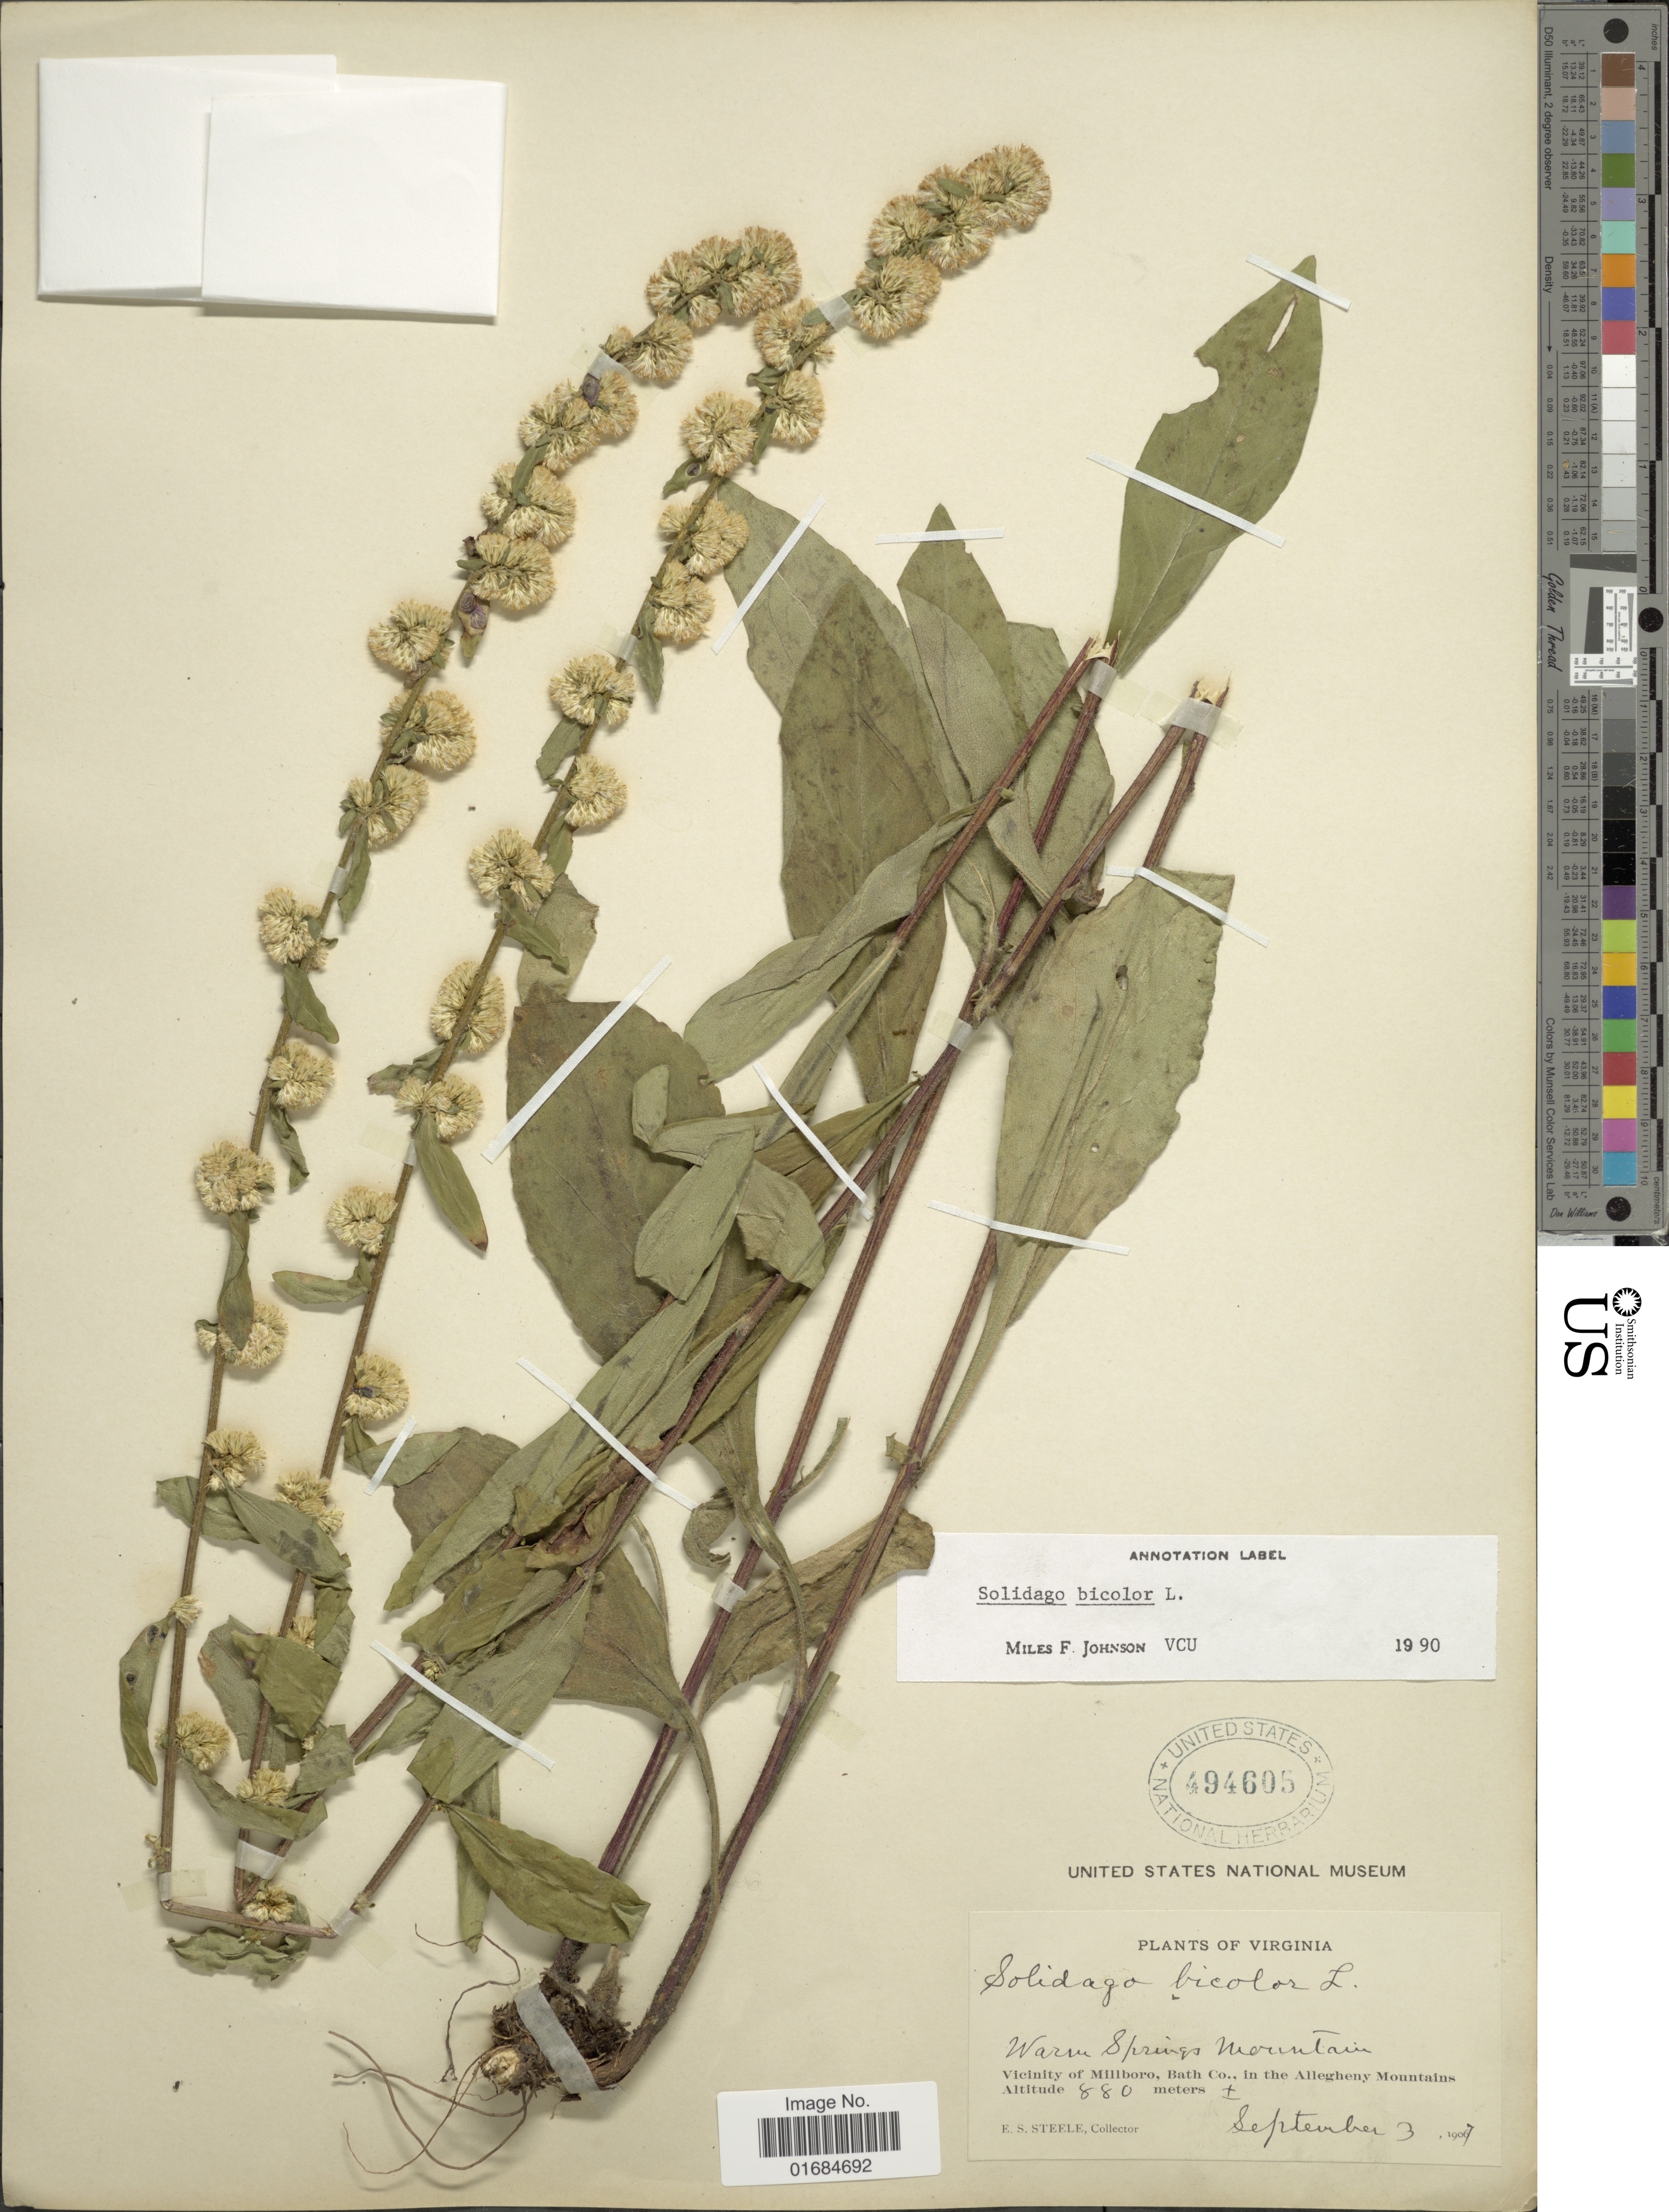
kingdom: Plantae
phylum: Tracheophyta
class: Magnoliopsida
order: Asterales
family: Asteraceae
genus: Solidago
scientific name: Solidago bicolor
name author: L.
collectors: E. Steele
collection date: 1907-09-03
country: United States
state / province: Virginia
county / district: Bath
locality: Warm Springs Mountain, Vicinity of Millbor, Bath Co., in the Allegheny Mountains.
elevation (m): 880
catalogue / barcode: US 494605